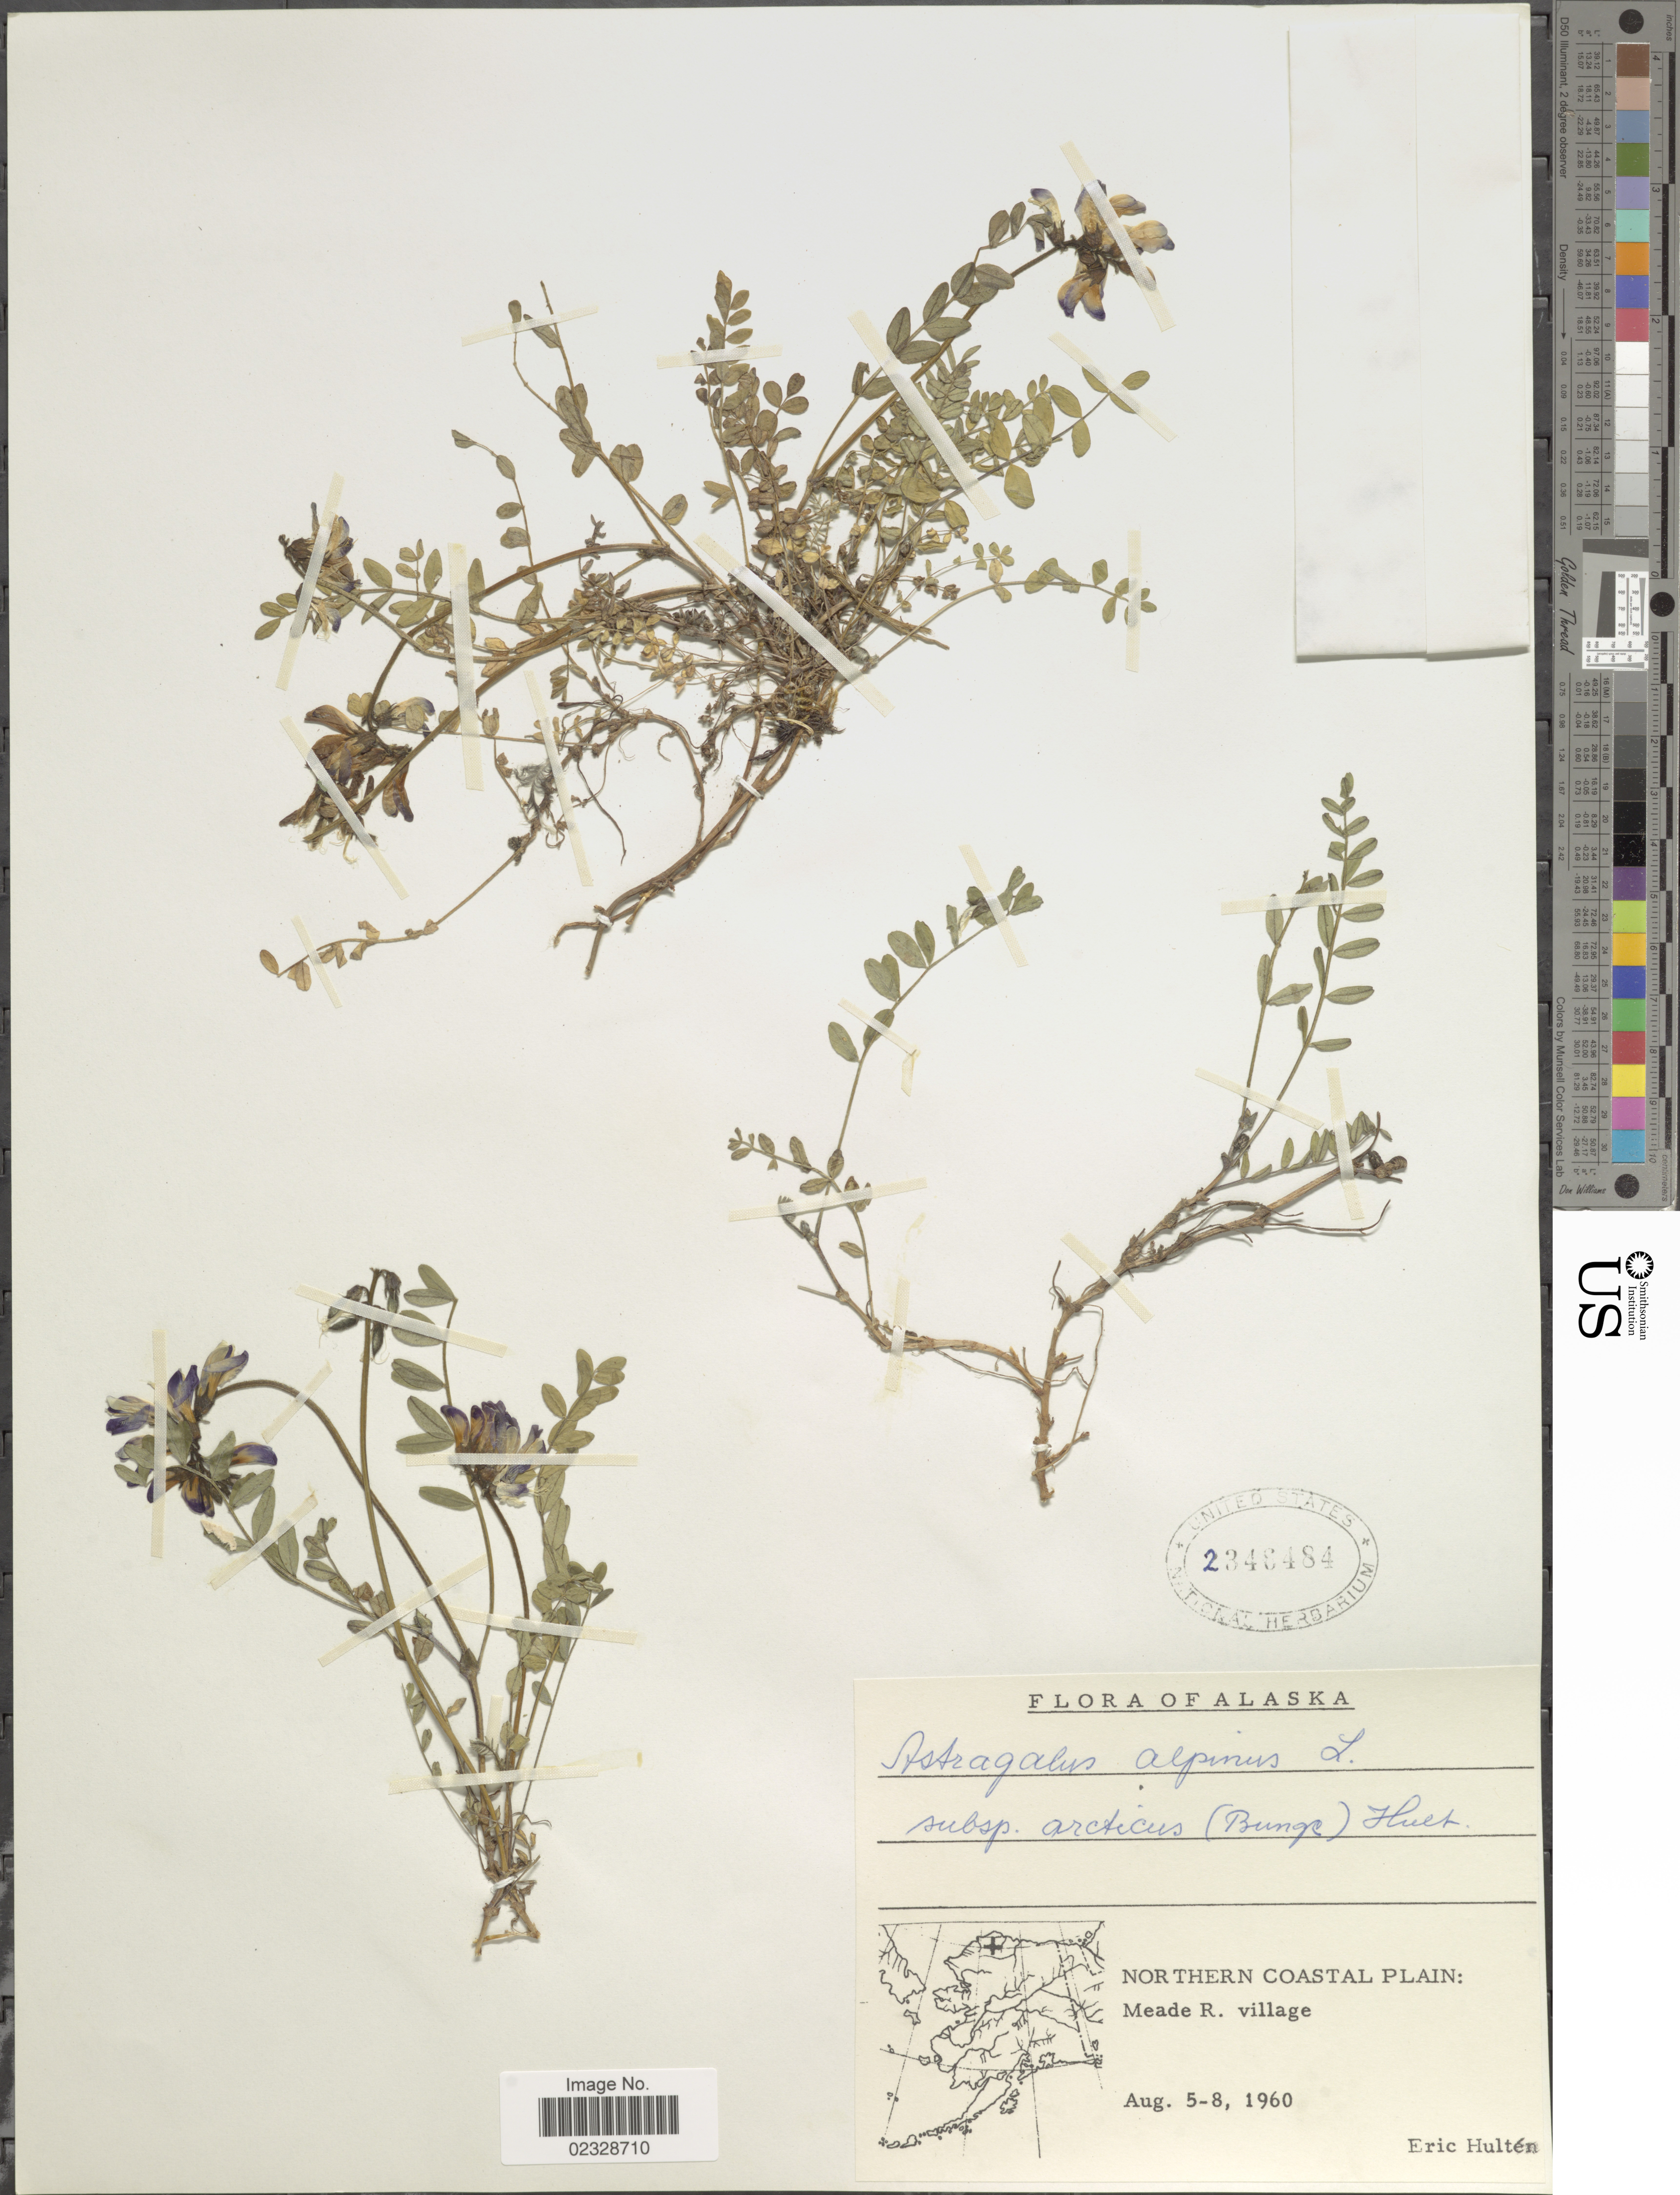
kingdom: Plantae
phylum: Tracheophyta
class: Magnoliopsida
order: Fabales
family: Fabaceae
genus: Astragalus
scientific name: Astragalus alpinus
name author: L.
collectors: E. G. Hultén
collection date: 1960-08-05/1960-08-08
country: United States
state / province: Alaska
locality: Northern Coastal Plain, Meade R. village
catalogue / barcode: US 2348484